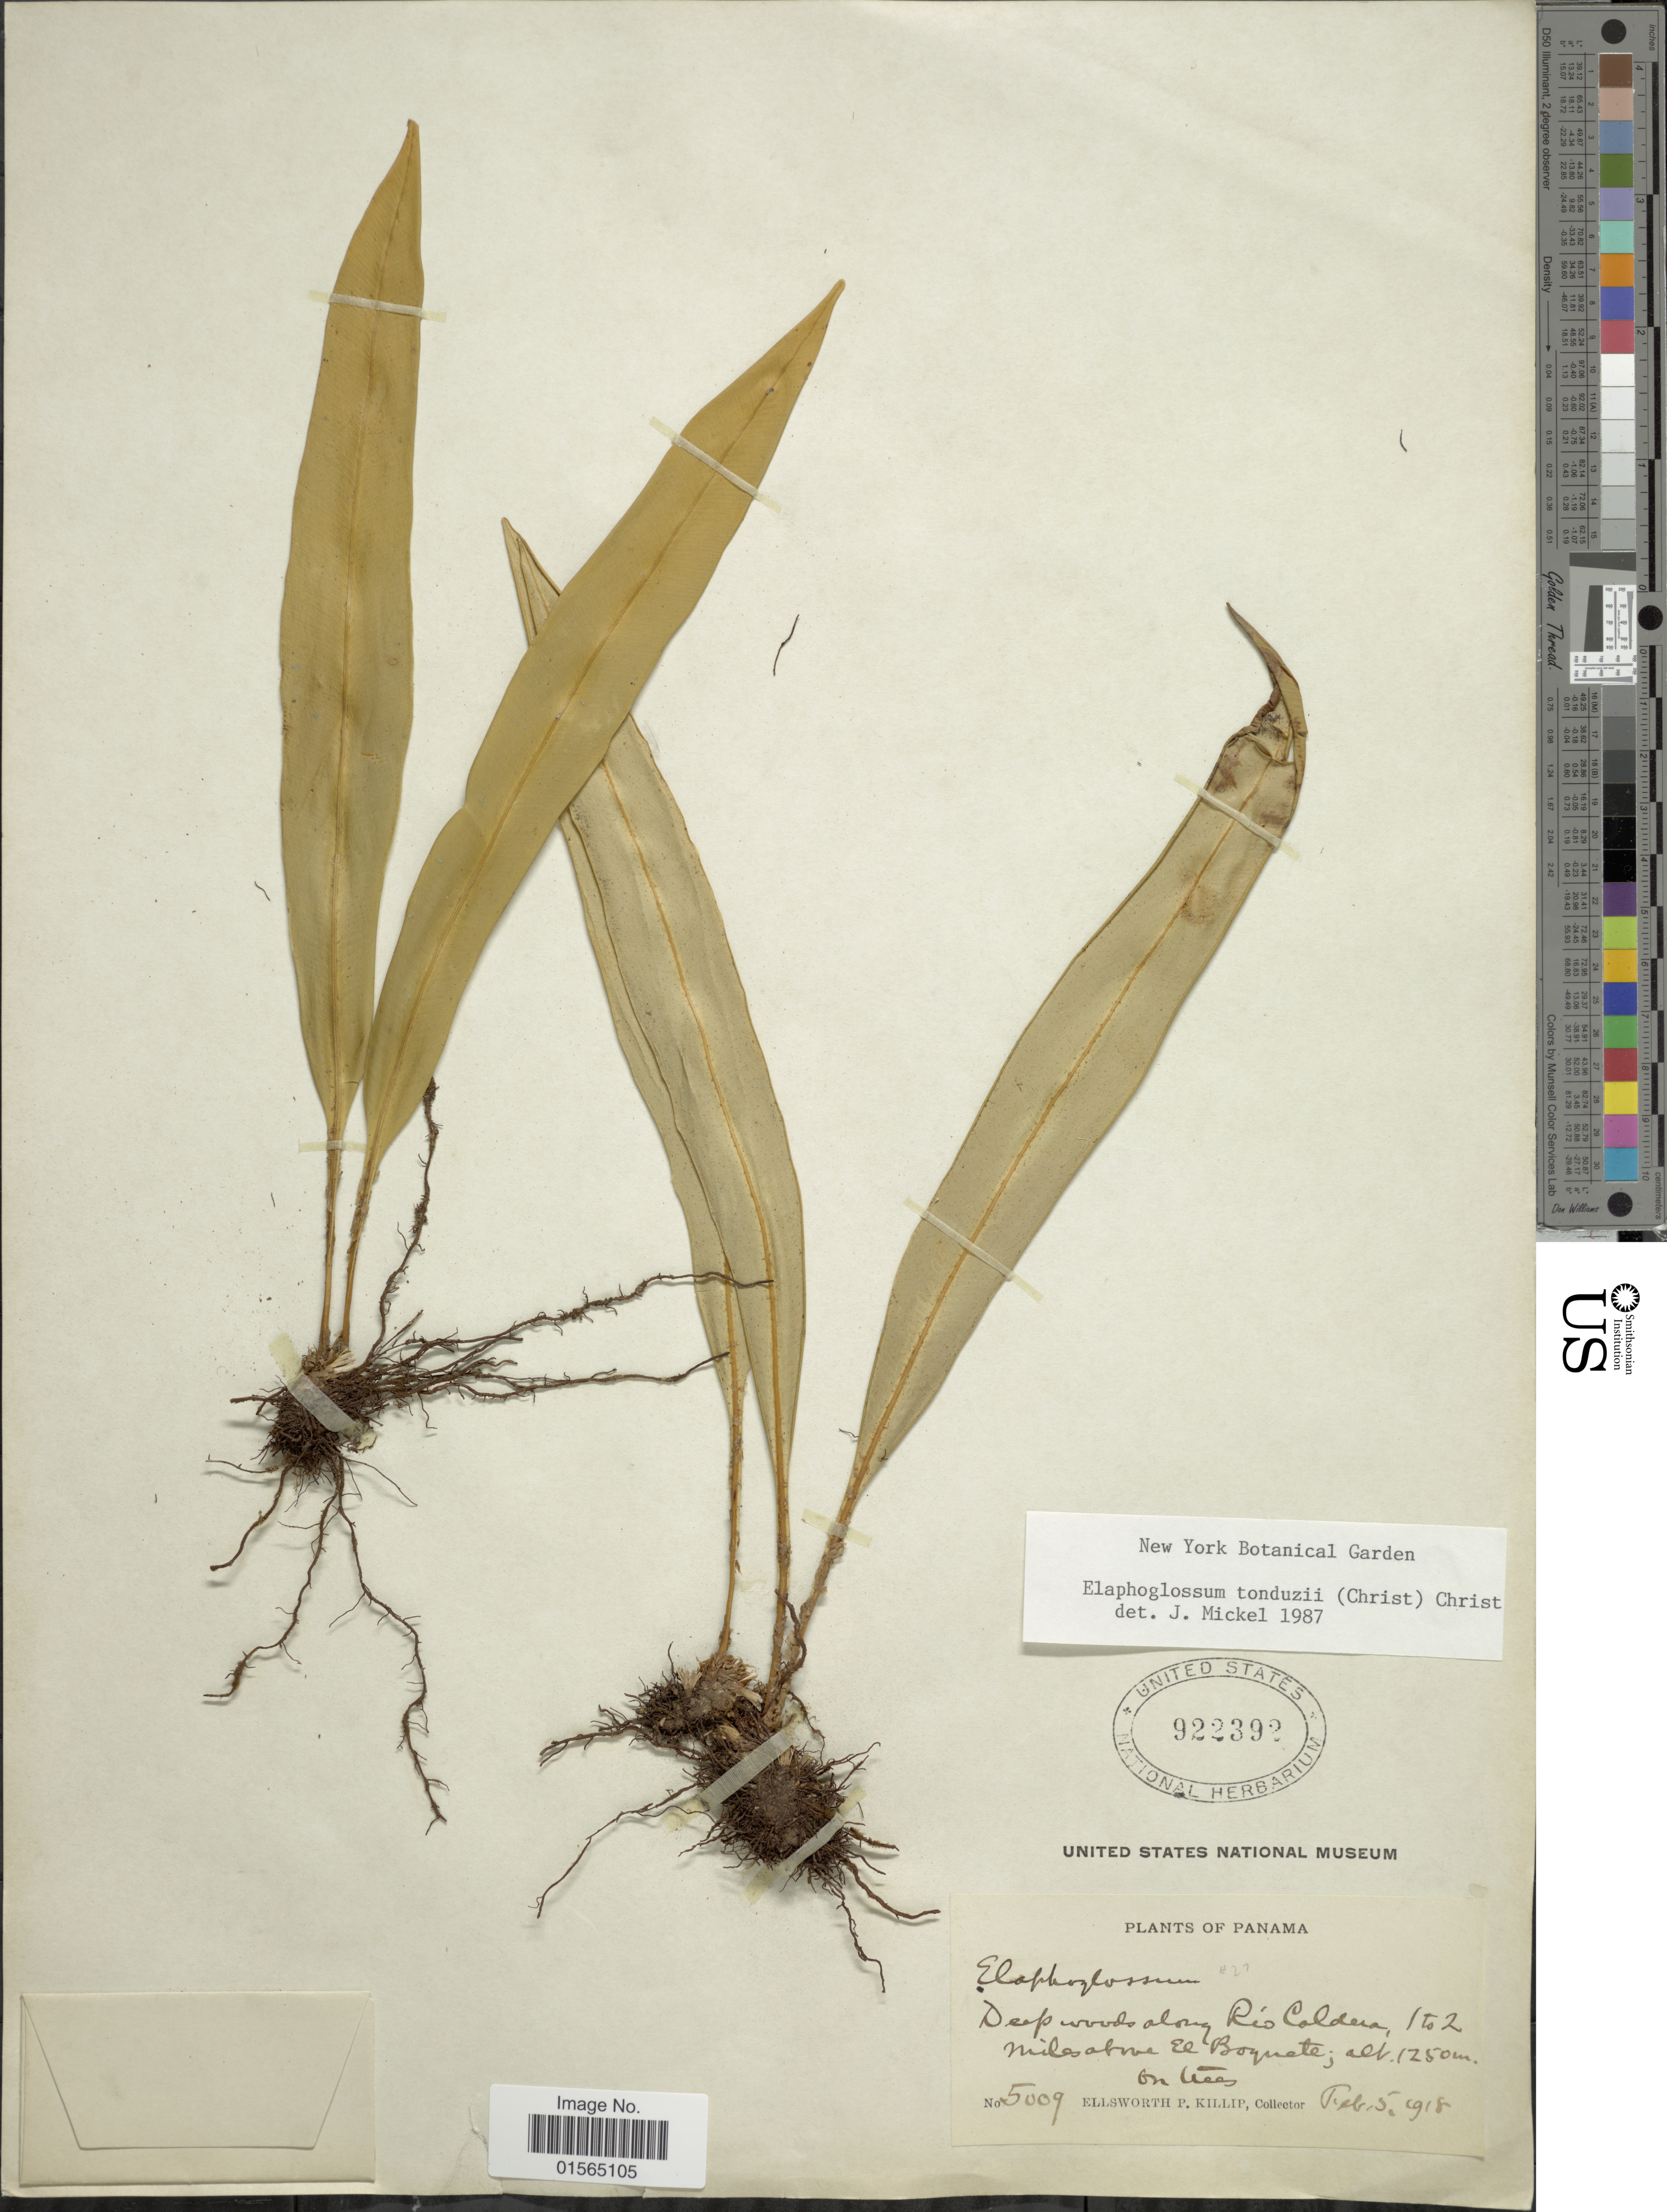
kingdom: Plantae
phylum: Tracheophyta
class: Polypodiopsida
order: Polypodiales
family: Dryopteridaceae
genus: Elaphoglossum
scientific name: Elaphoglossum tonduzii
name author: Christ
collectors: E. P. Killip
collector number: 5009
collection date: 1918-02-05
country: Panama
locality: Deep woods along Rio Caldera, 1 to 2 miles above El Boquete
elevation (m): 1250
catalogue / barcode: US 922392